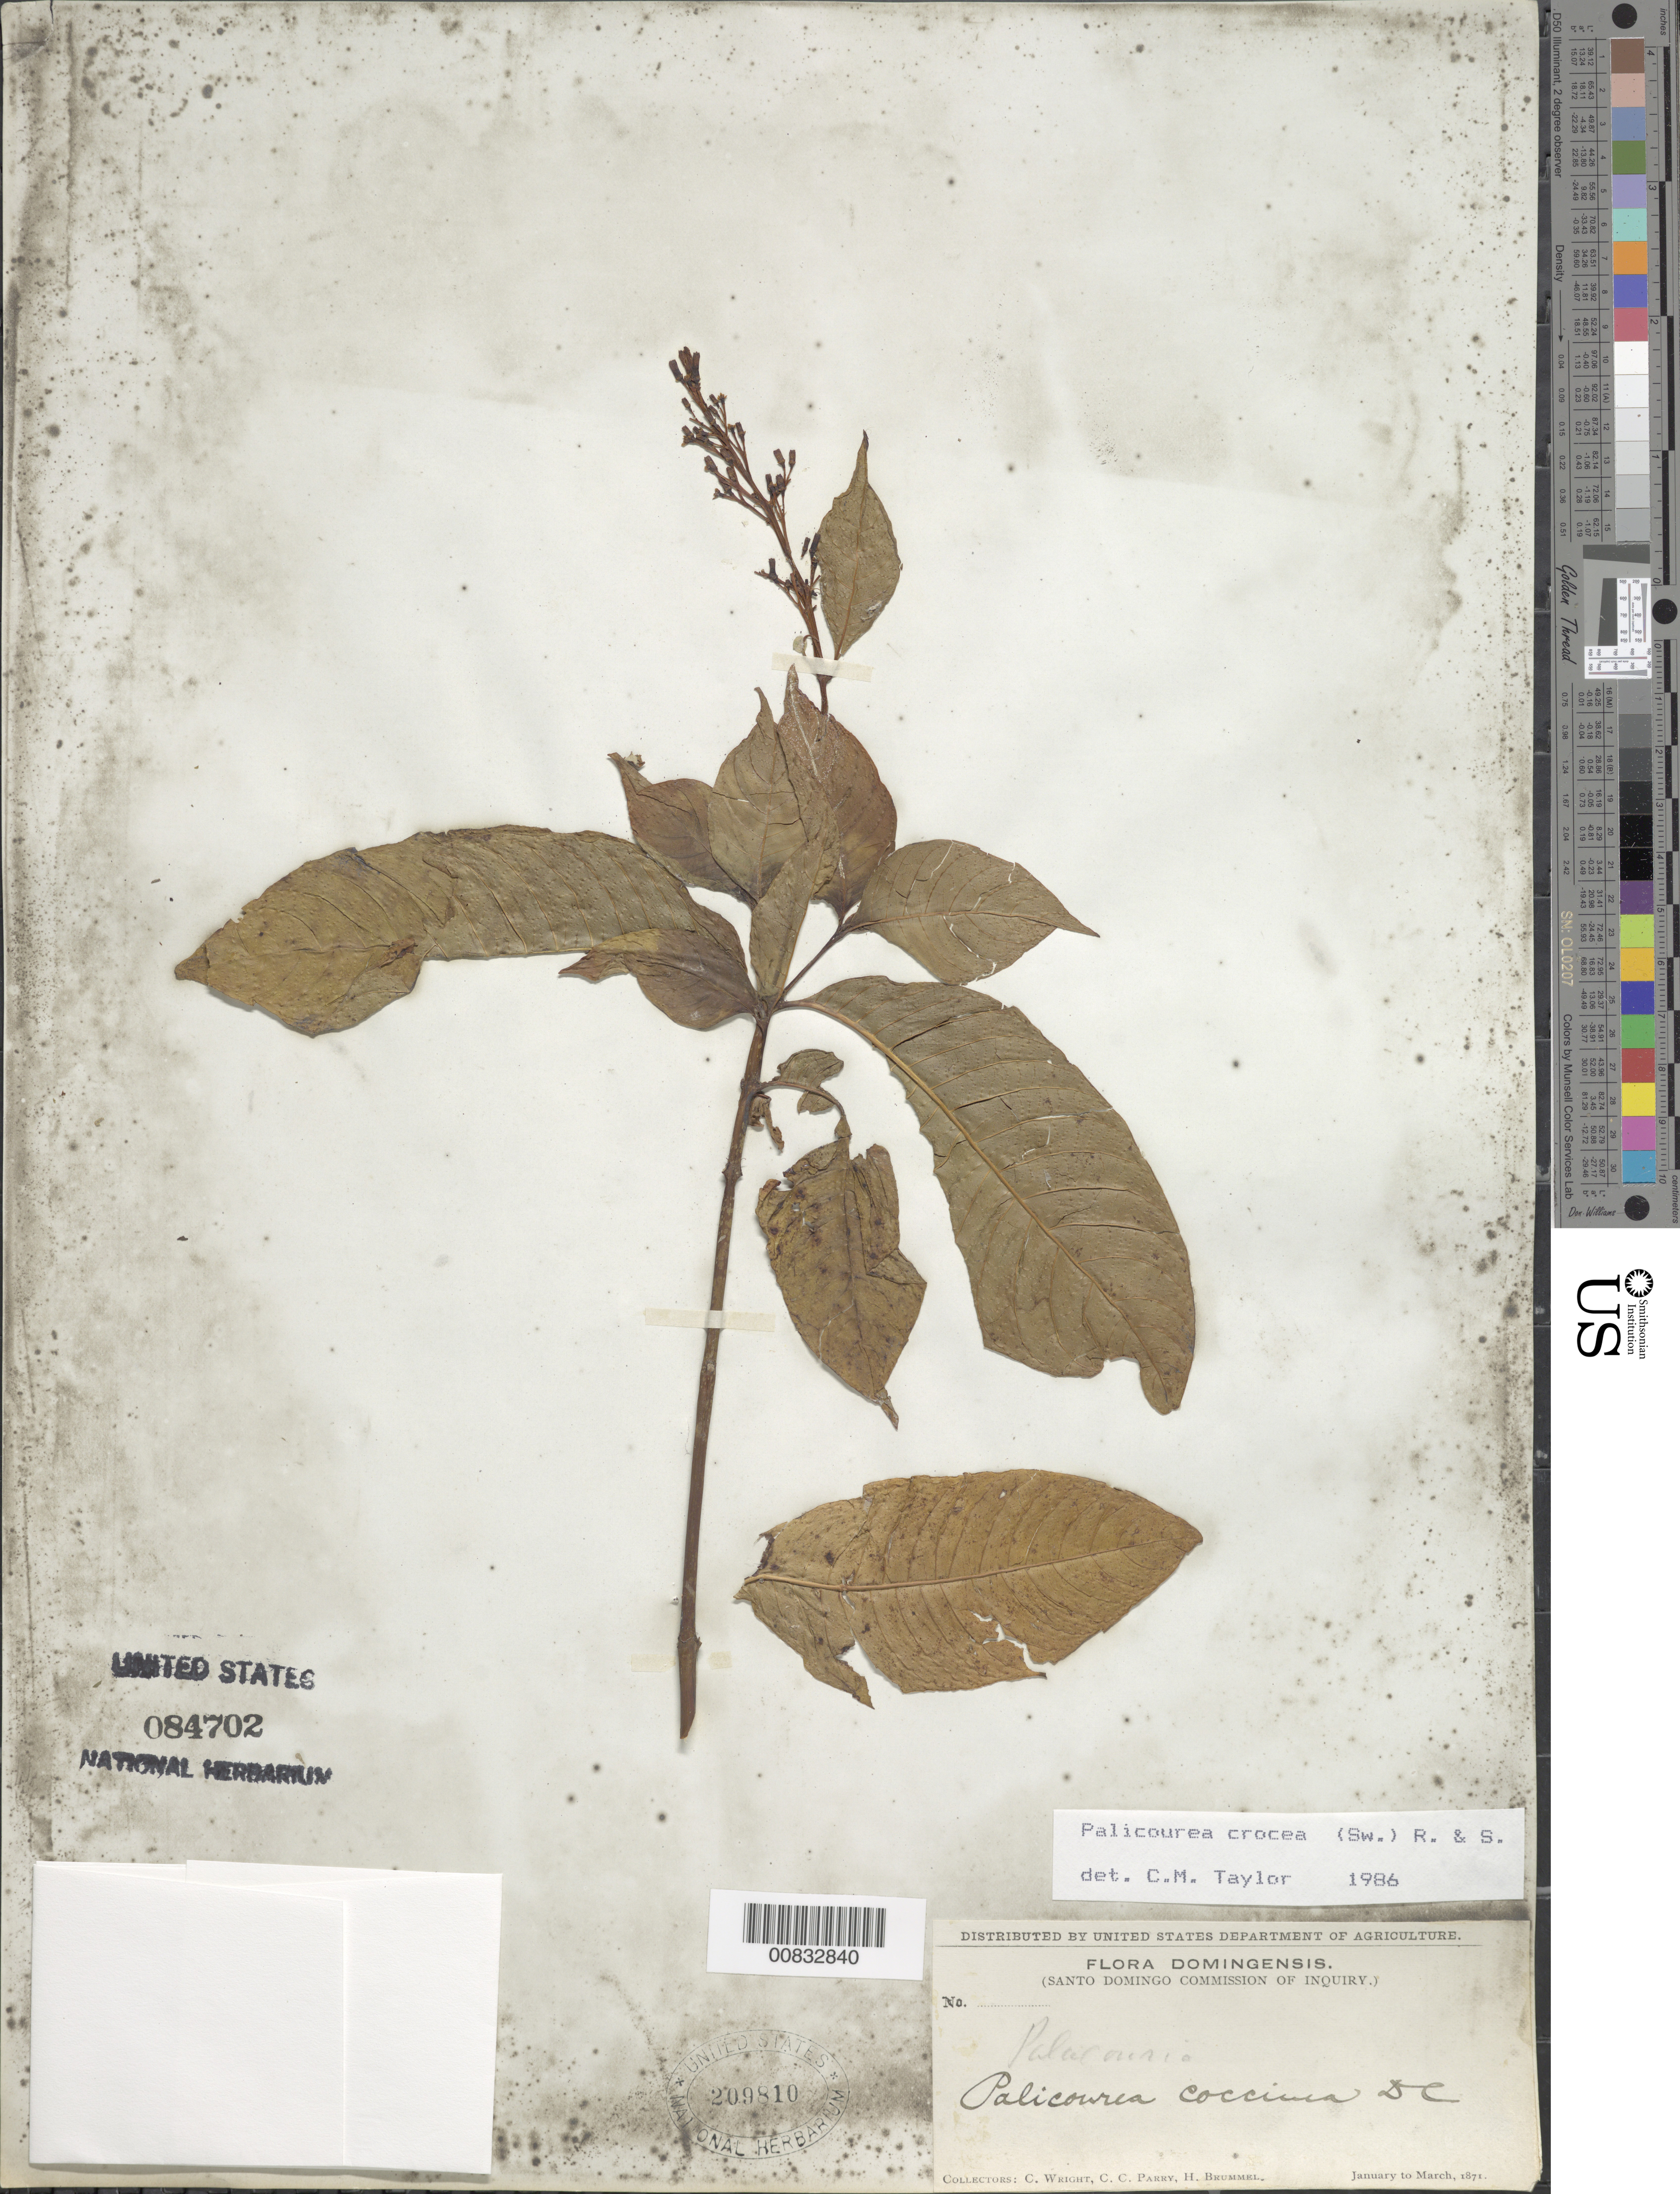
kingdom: Plantae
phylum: Tracheophyta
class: Magnoliopsida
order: Gentianales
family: Rubiaceae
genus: Palicourea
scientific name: Palicourea crocea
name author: (Sw.) Schult.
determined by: Taylor, Charlotte M.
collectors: C. Wright, C. C. Parry & H. Brummel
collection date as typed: Jan 1871 to -- Mar 1871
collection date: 1871-01/1871-03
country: Dominican Republic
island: Hispaniola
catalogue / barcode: US 84702